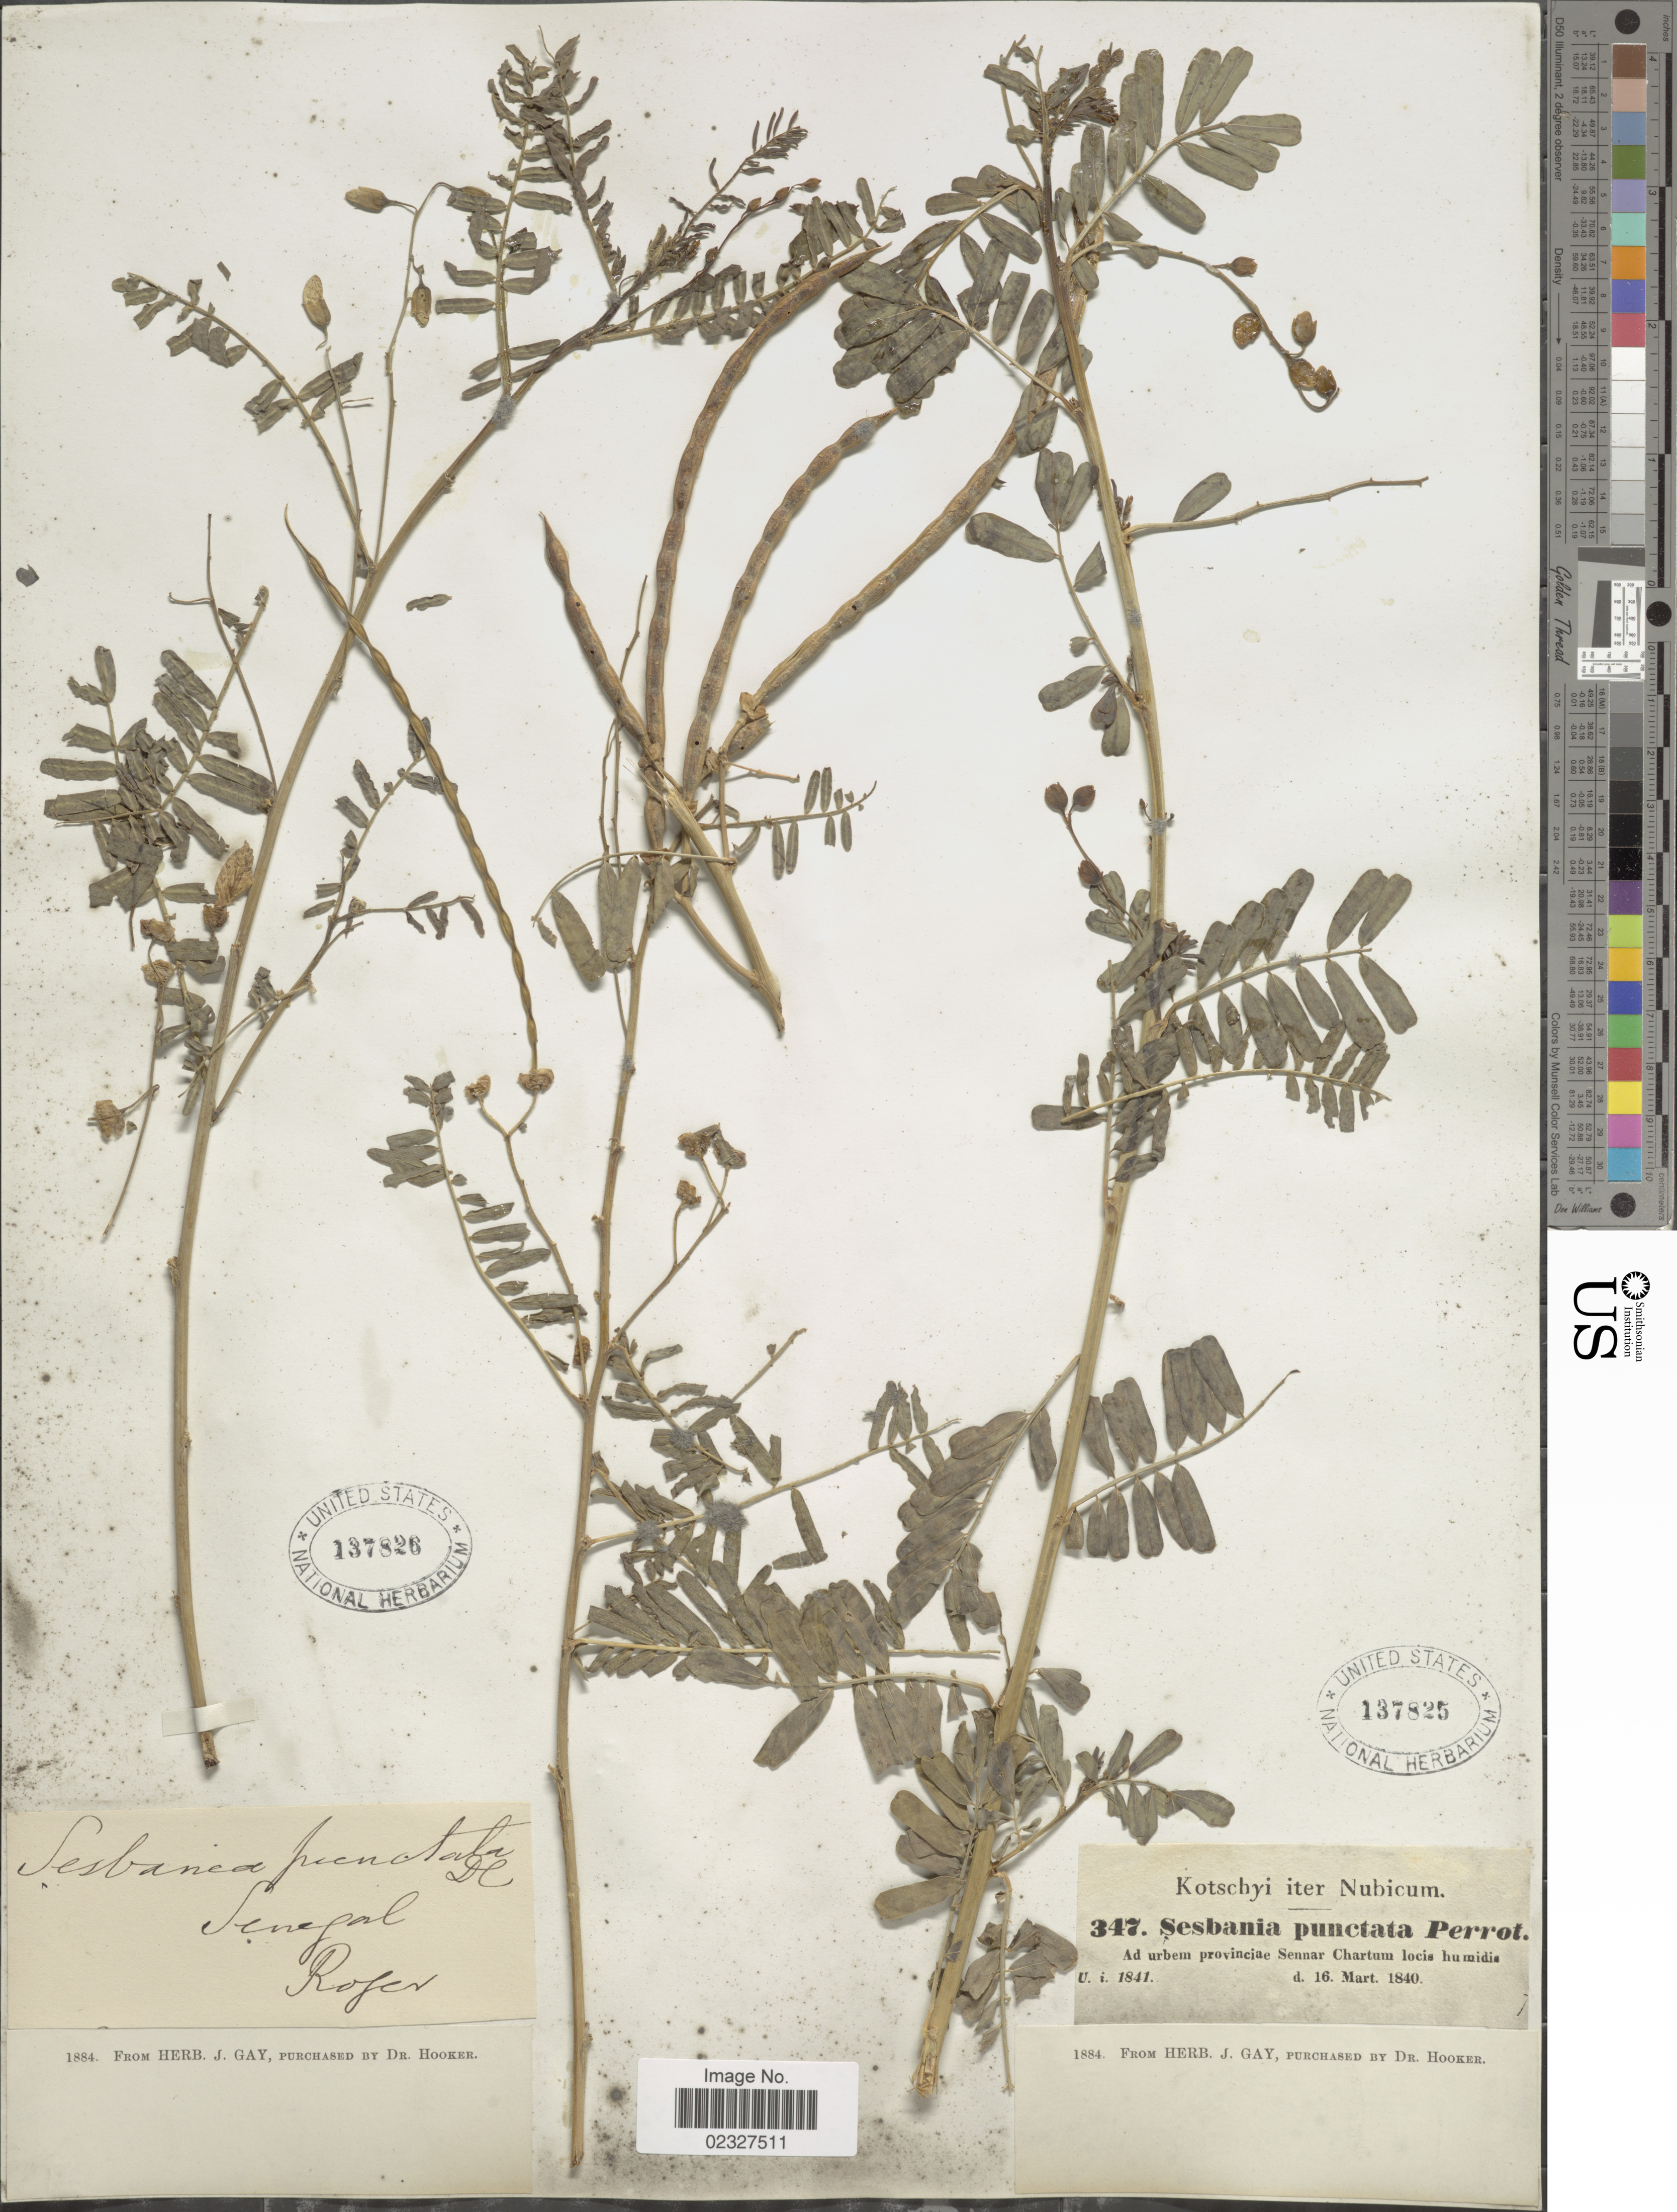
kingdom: Plantae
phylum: Tracheophyta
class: Magnoliopsida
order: Fabales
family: Fabaceae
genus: Sesbania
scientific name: Sesbania punctata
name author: DC.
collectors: Roger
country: Senegal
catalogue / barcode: US 137826-2